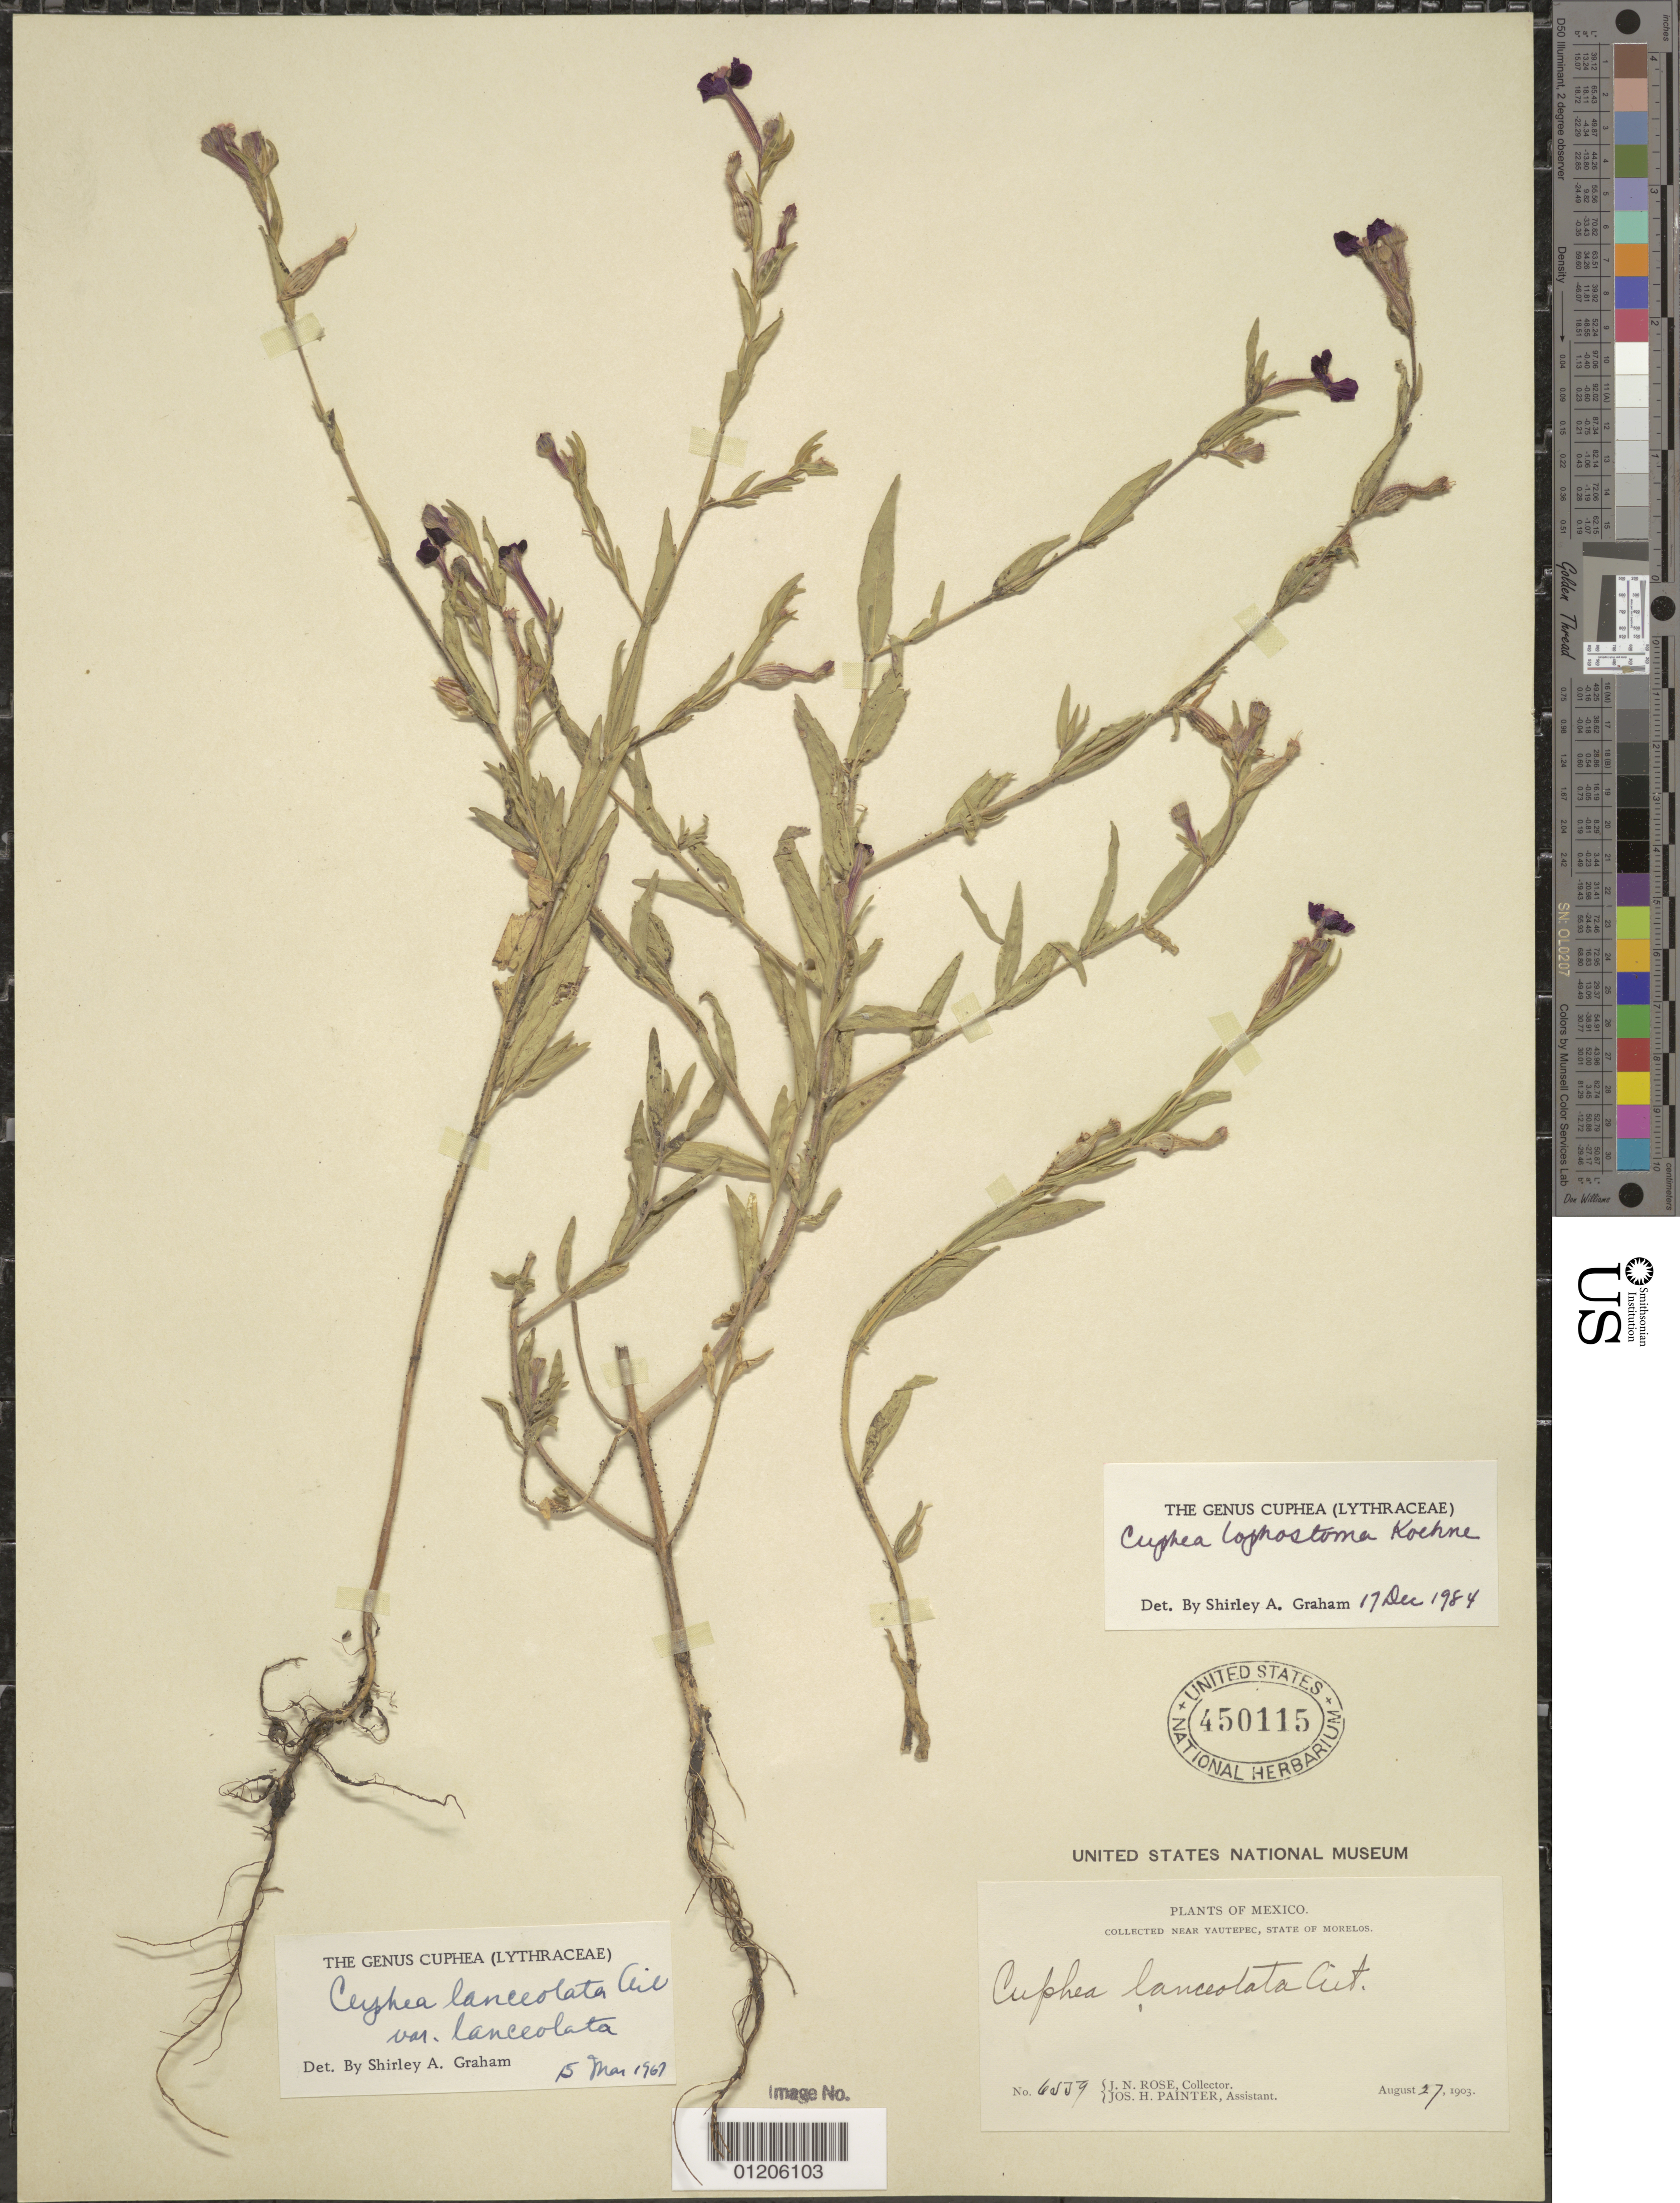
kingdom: Plantae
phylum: Tracheophyta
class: Magnoliopsida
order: Myrtales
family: Lythraceae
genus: Cuphea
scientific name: Cuphea lophostoma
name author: Koehne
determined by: Graham, S.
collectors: J. N. Rose & J. H. Painter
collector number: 6559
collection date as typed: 27 Aug 1903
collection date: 1903-08-27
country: Mexico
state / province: Morelos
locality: Near Yautepec, State of Morelos.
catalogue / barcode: US 450115